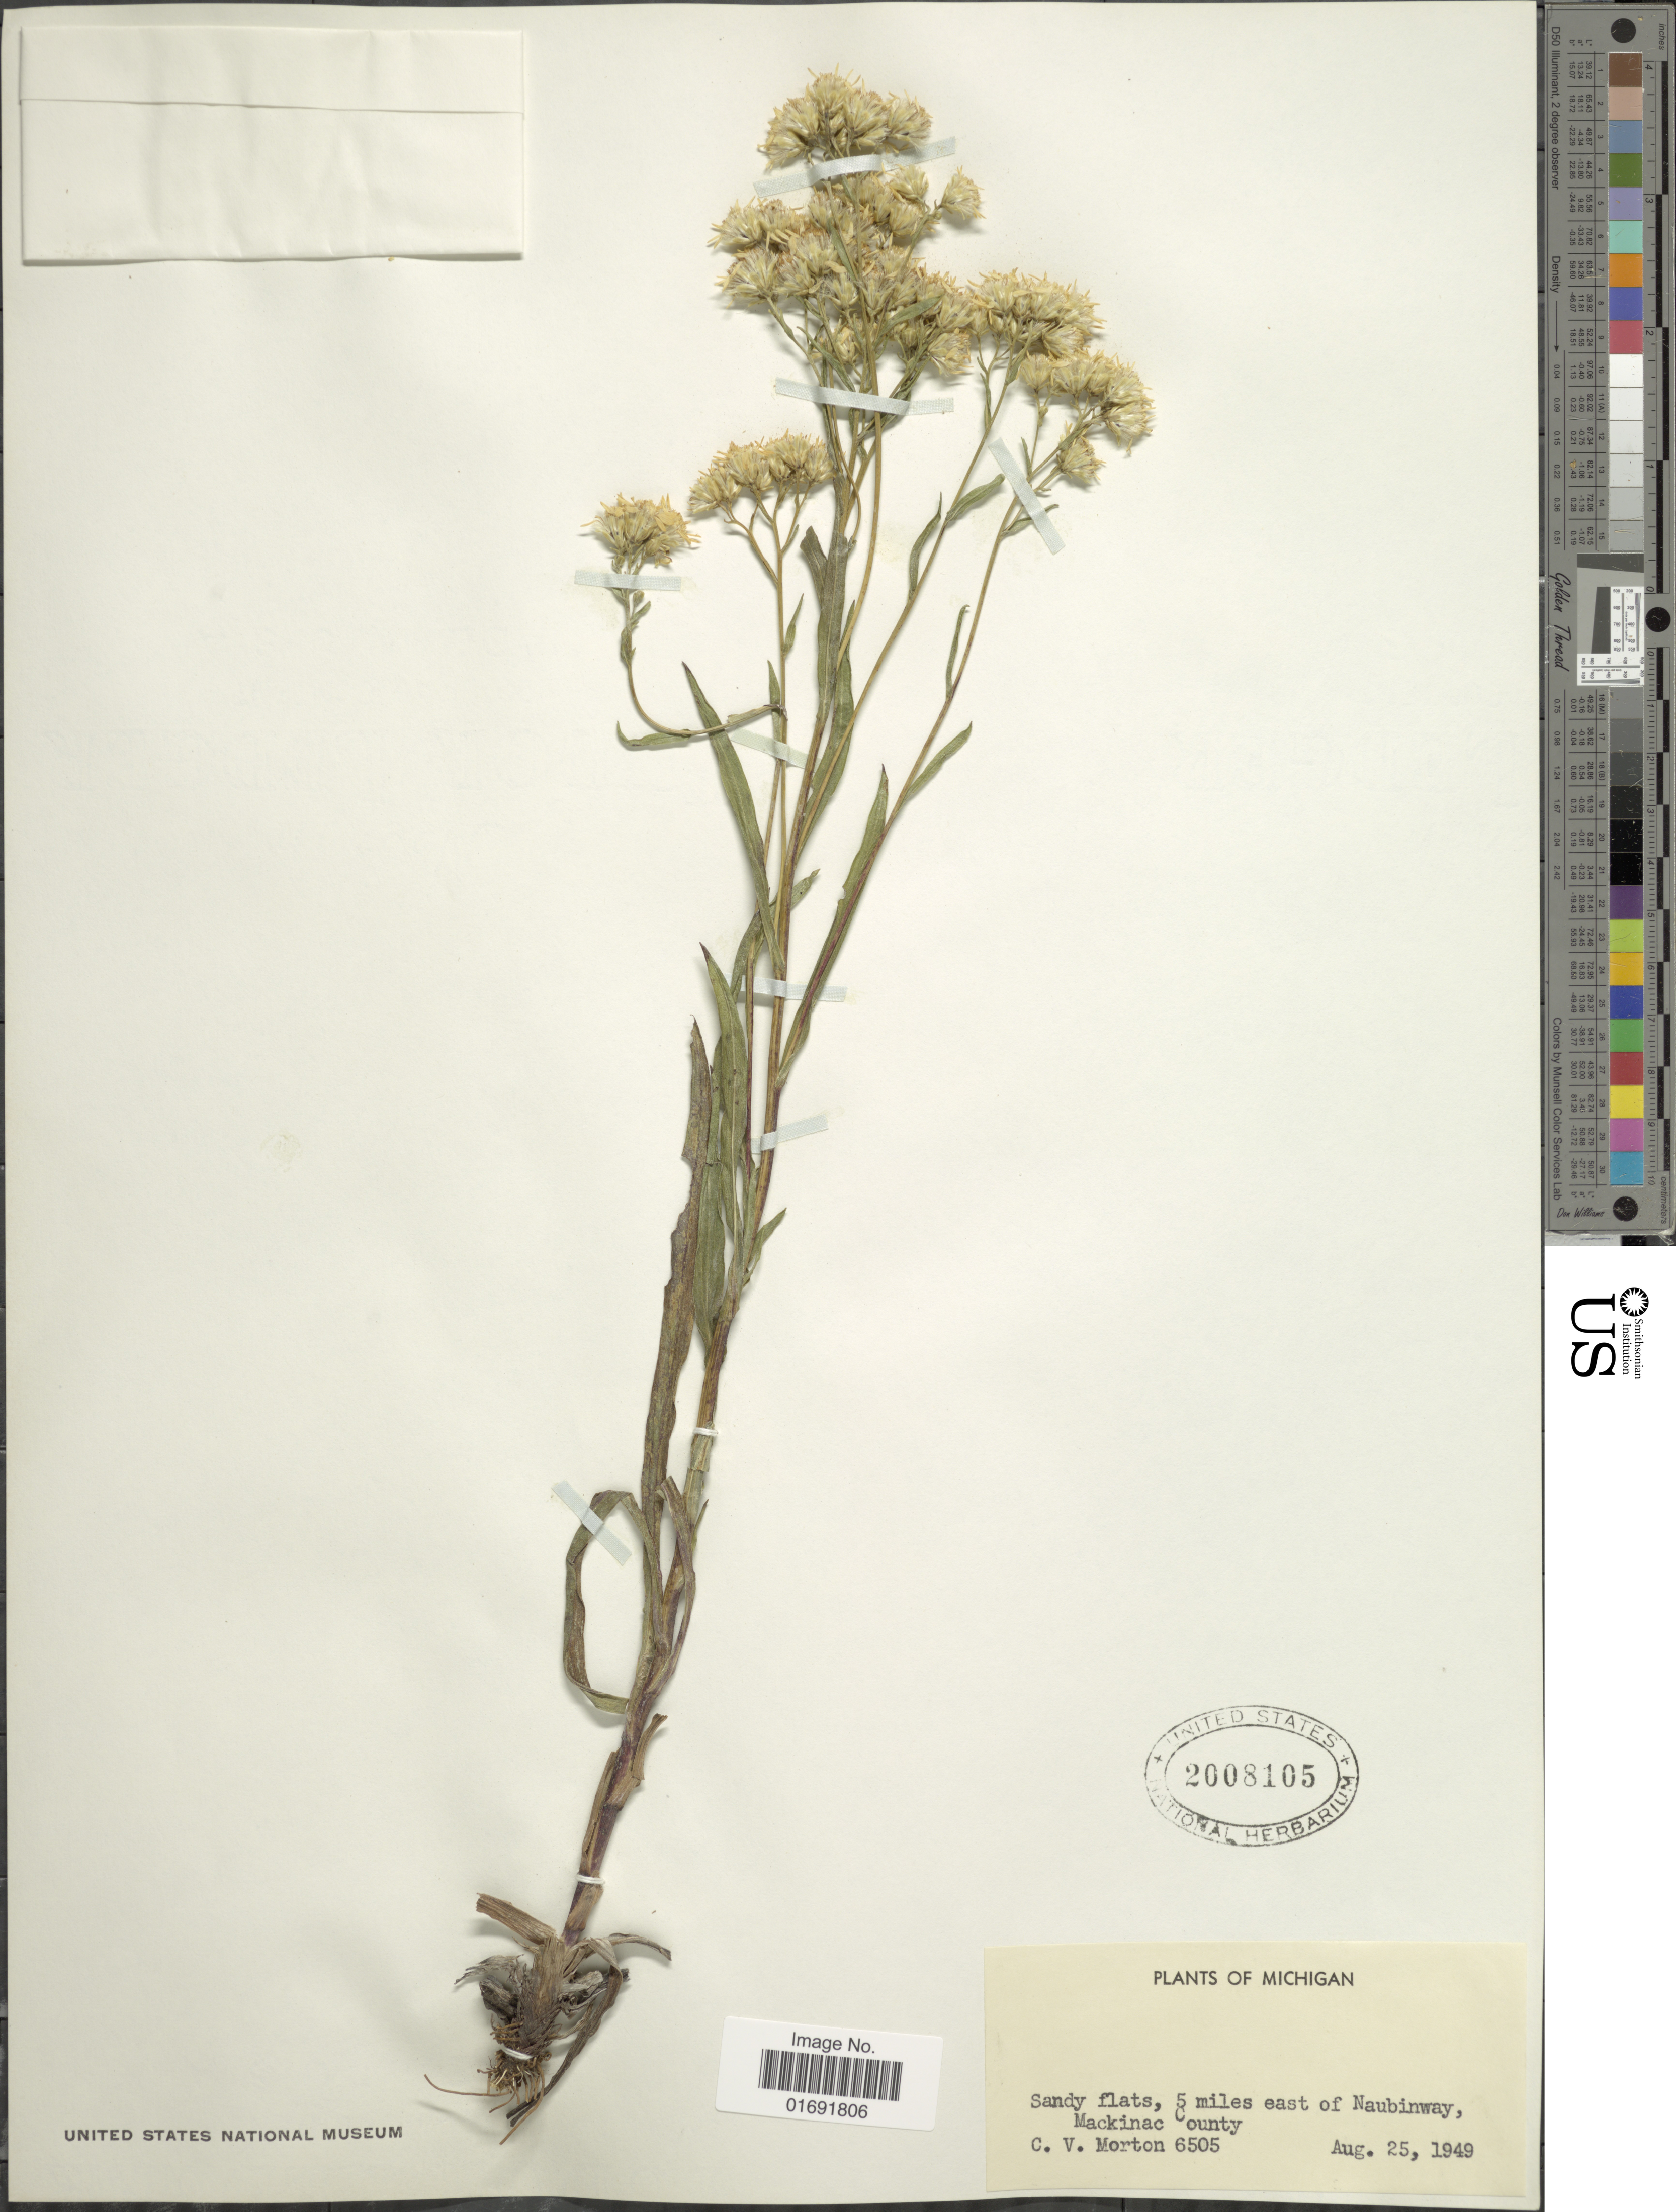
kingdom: Plantae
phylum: Tracheophyta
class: Magnoliopsida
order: Asterales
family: Asteraceae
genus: Solidago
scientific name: Solidago sp.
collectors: C. V. Morton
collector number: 6505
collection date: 1949-08-25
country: United States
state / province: Michigan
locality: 5 miles east of Naubinway, Mackinac County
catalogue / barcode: US 2008105